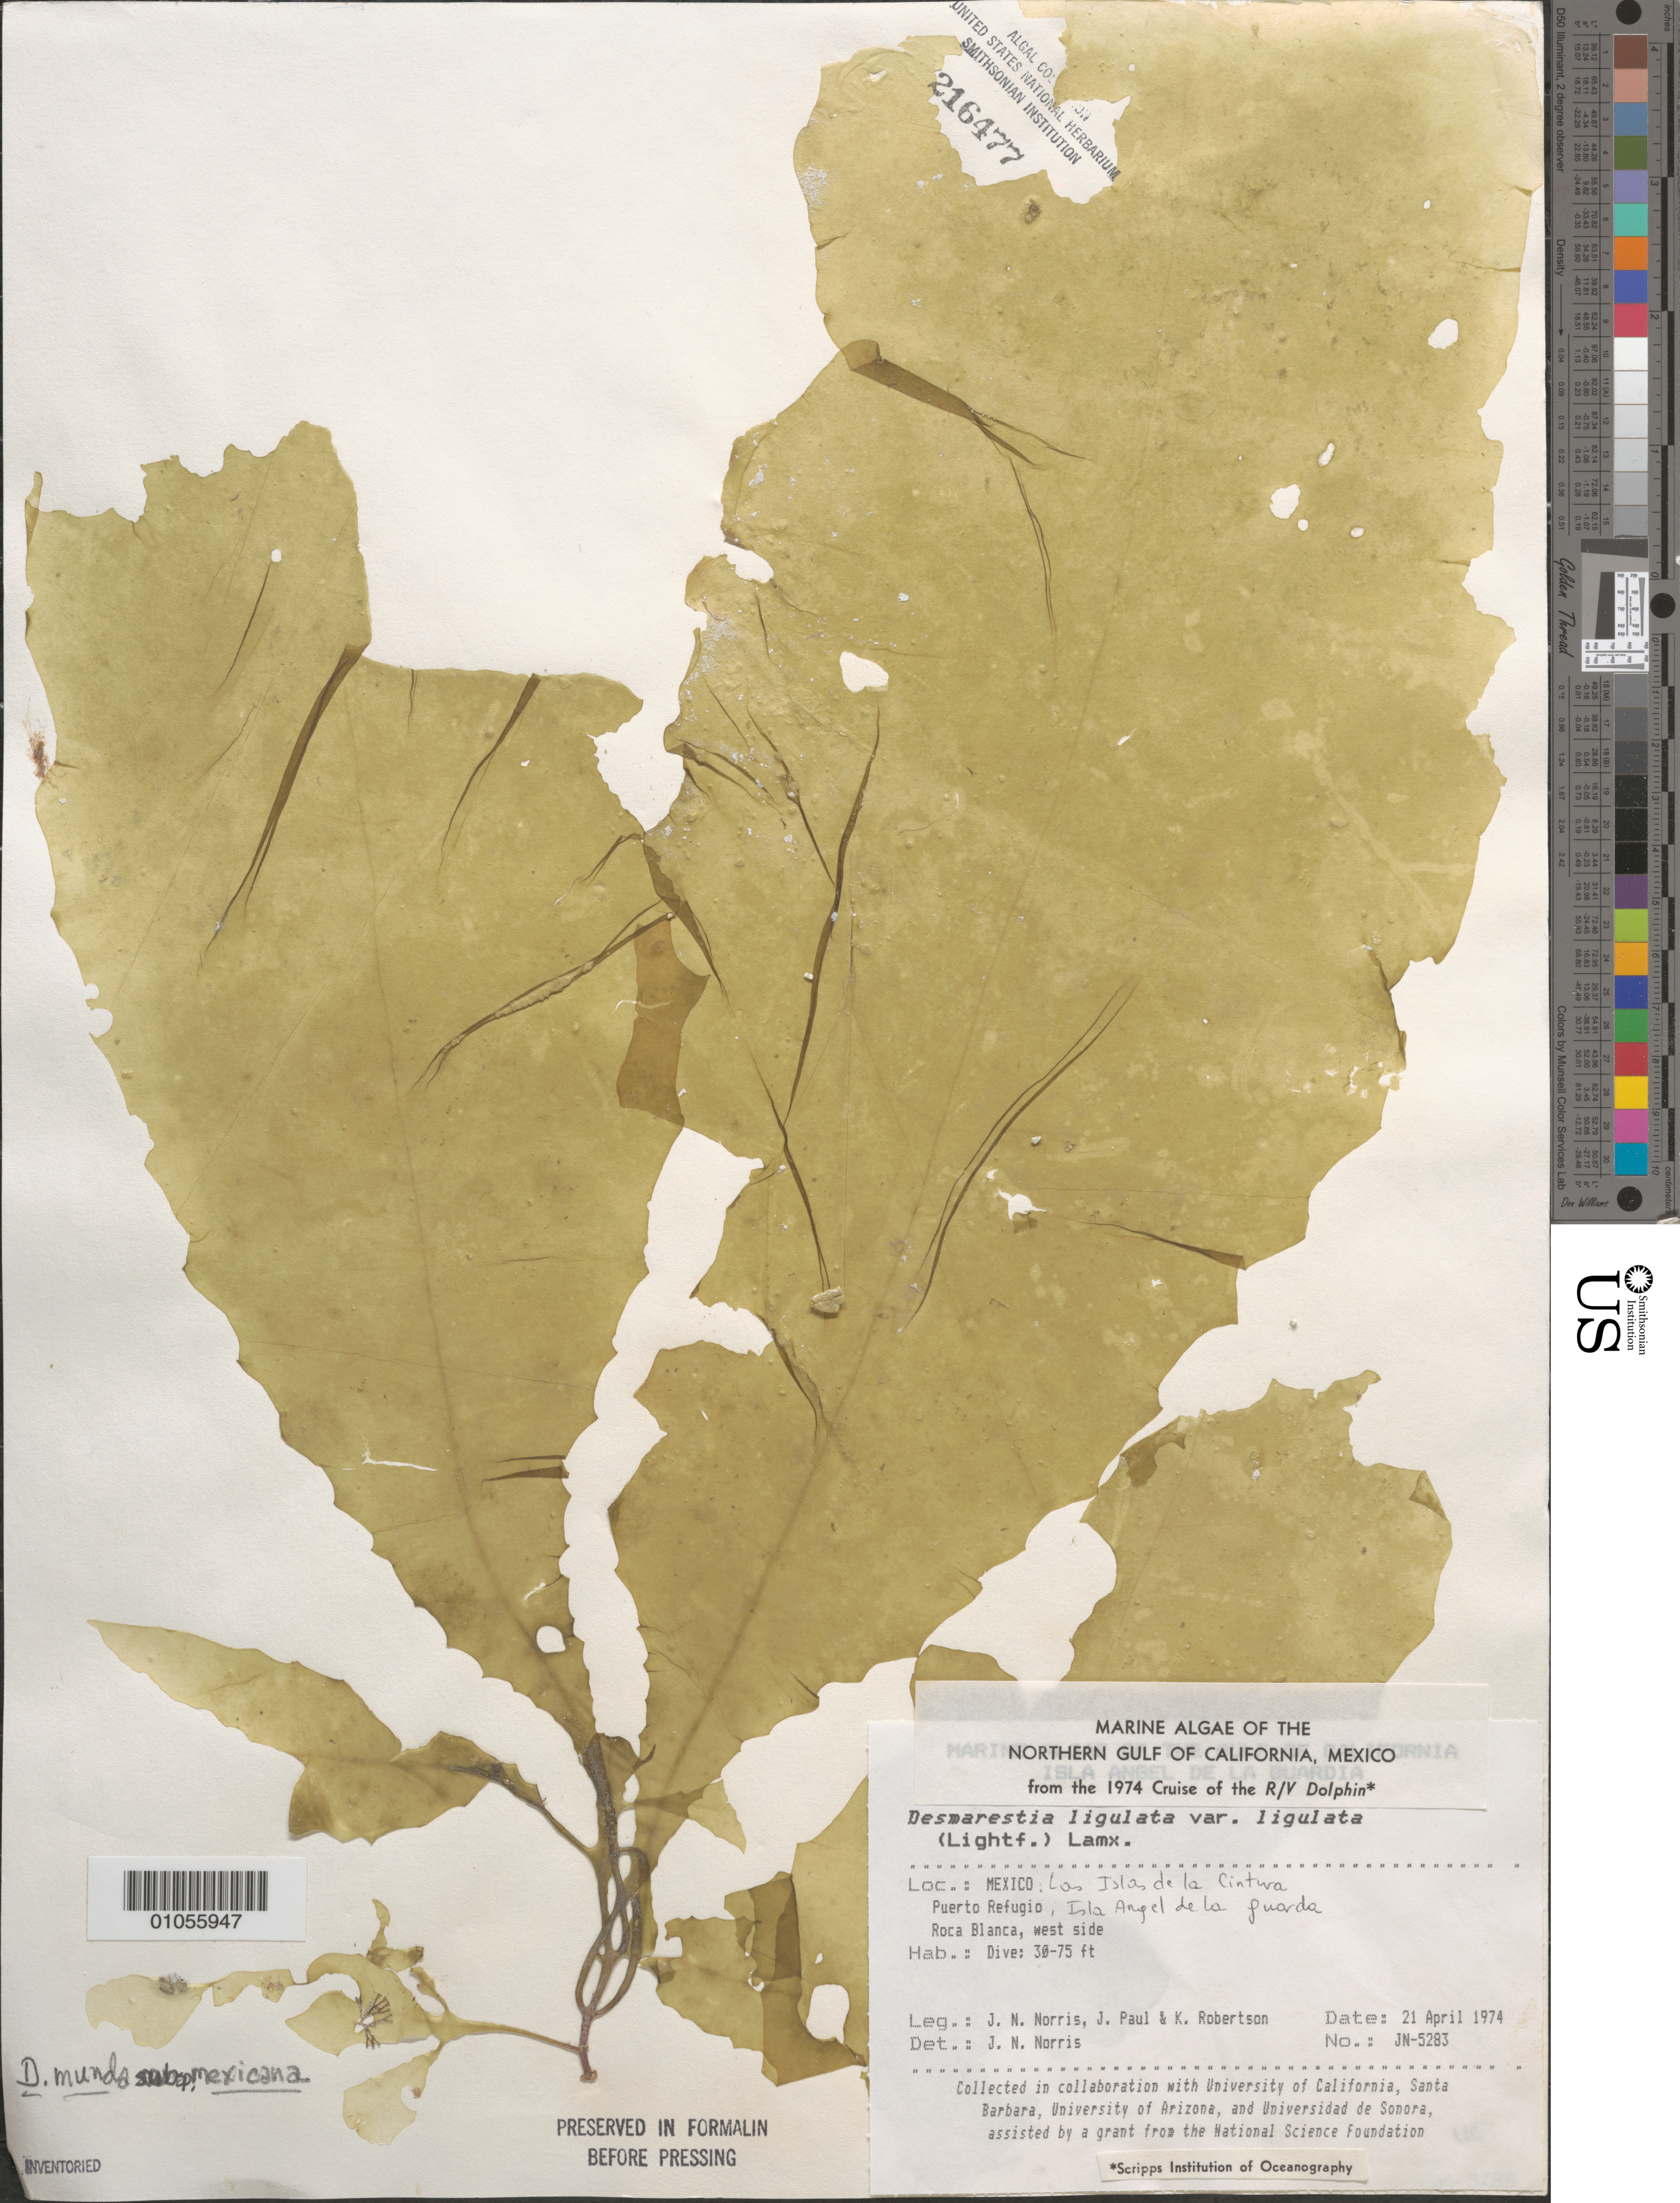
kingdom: Chromista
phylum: Ochrophyta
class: Phaeophyceae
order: Desmarestiales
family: Desmarestiaceae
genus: Desmarestia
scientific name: Desmarestia ligulata var. ligulata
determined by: Norris, James N.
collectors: J. N. Norris, J. Paul & K. Robertson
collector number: JN-5283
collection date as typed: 21 Apr 1974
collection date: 1974-04-21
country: Mexico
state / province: Baja California Norte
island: Isla Angel de la Guarda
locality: Puerto Refugio, Roca Blanca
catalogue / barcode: US 216477